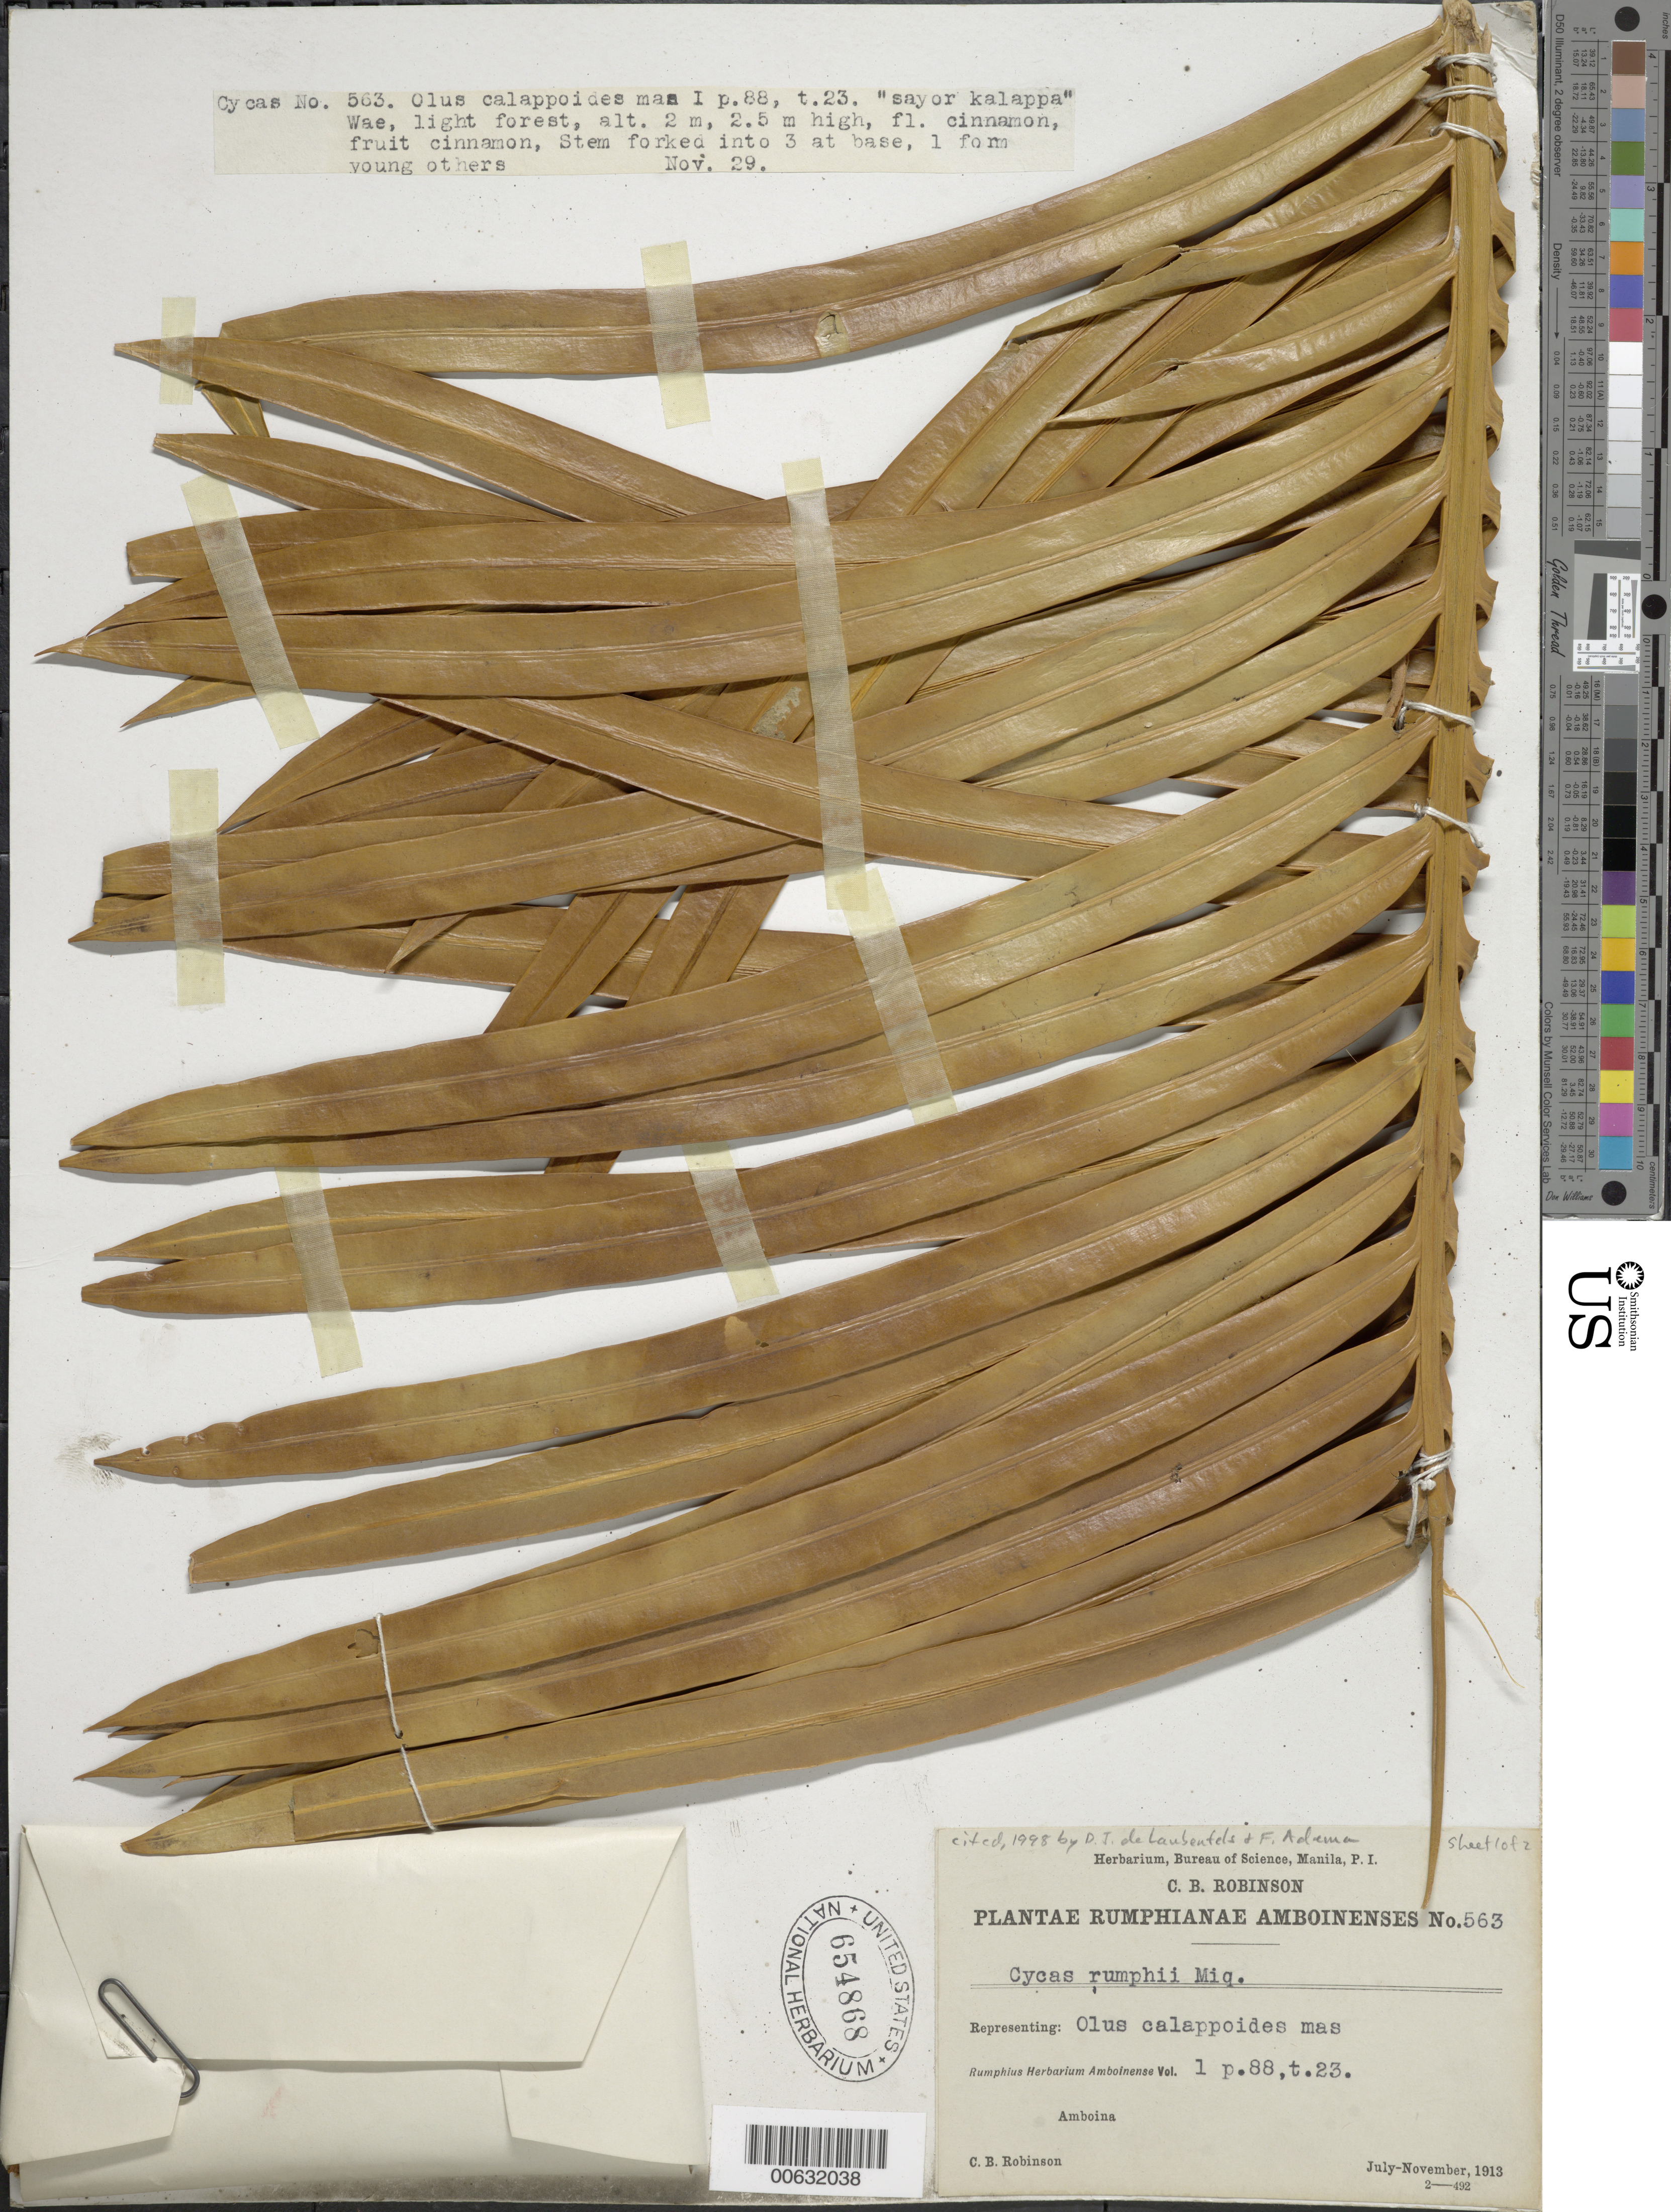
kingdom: Plantae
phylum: Tracheophyta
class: Cycadopsida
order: Cycadales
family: Cycadaceae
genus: Cycas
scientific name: Cycas rumphii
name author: Miq.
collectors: C. Robinson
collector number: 563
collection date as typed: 29 Nov 1913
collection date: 1913-11-29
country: Indonesia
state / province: Maluku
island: Amboina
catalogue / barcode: US 654868